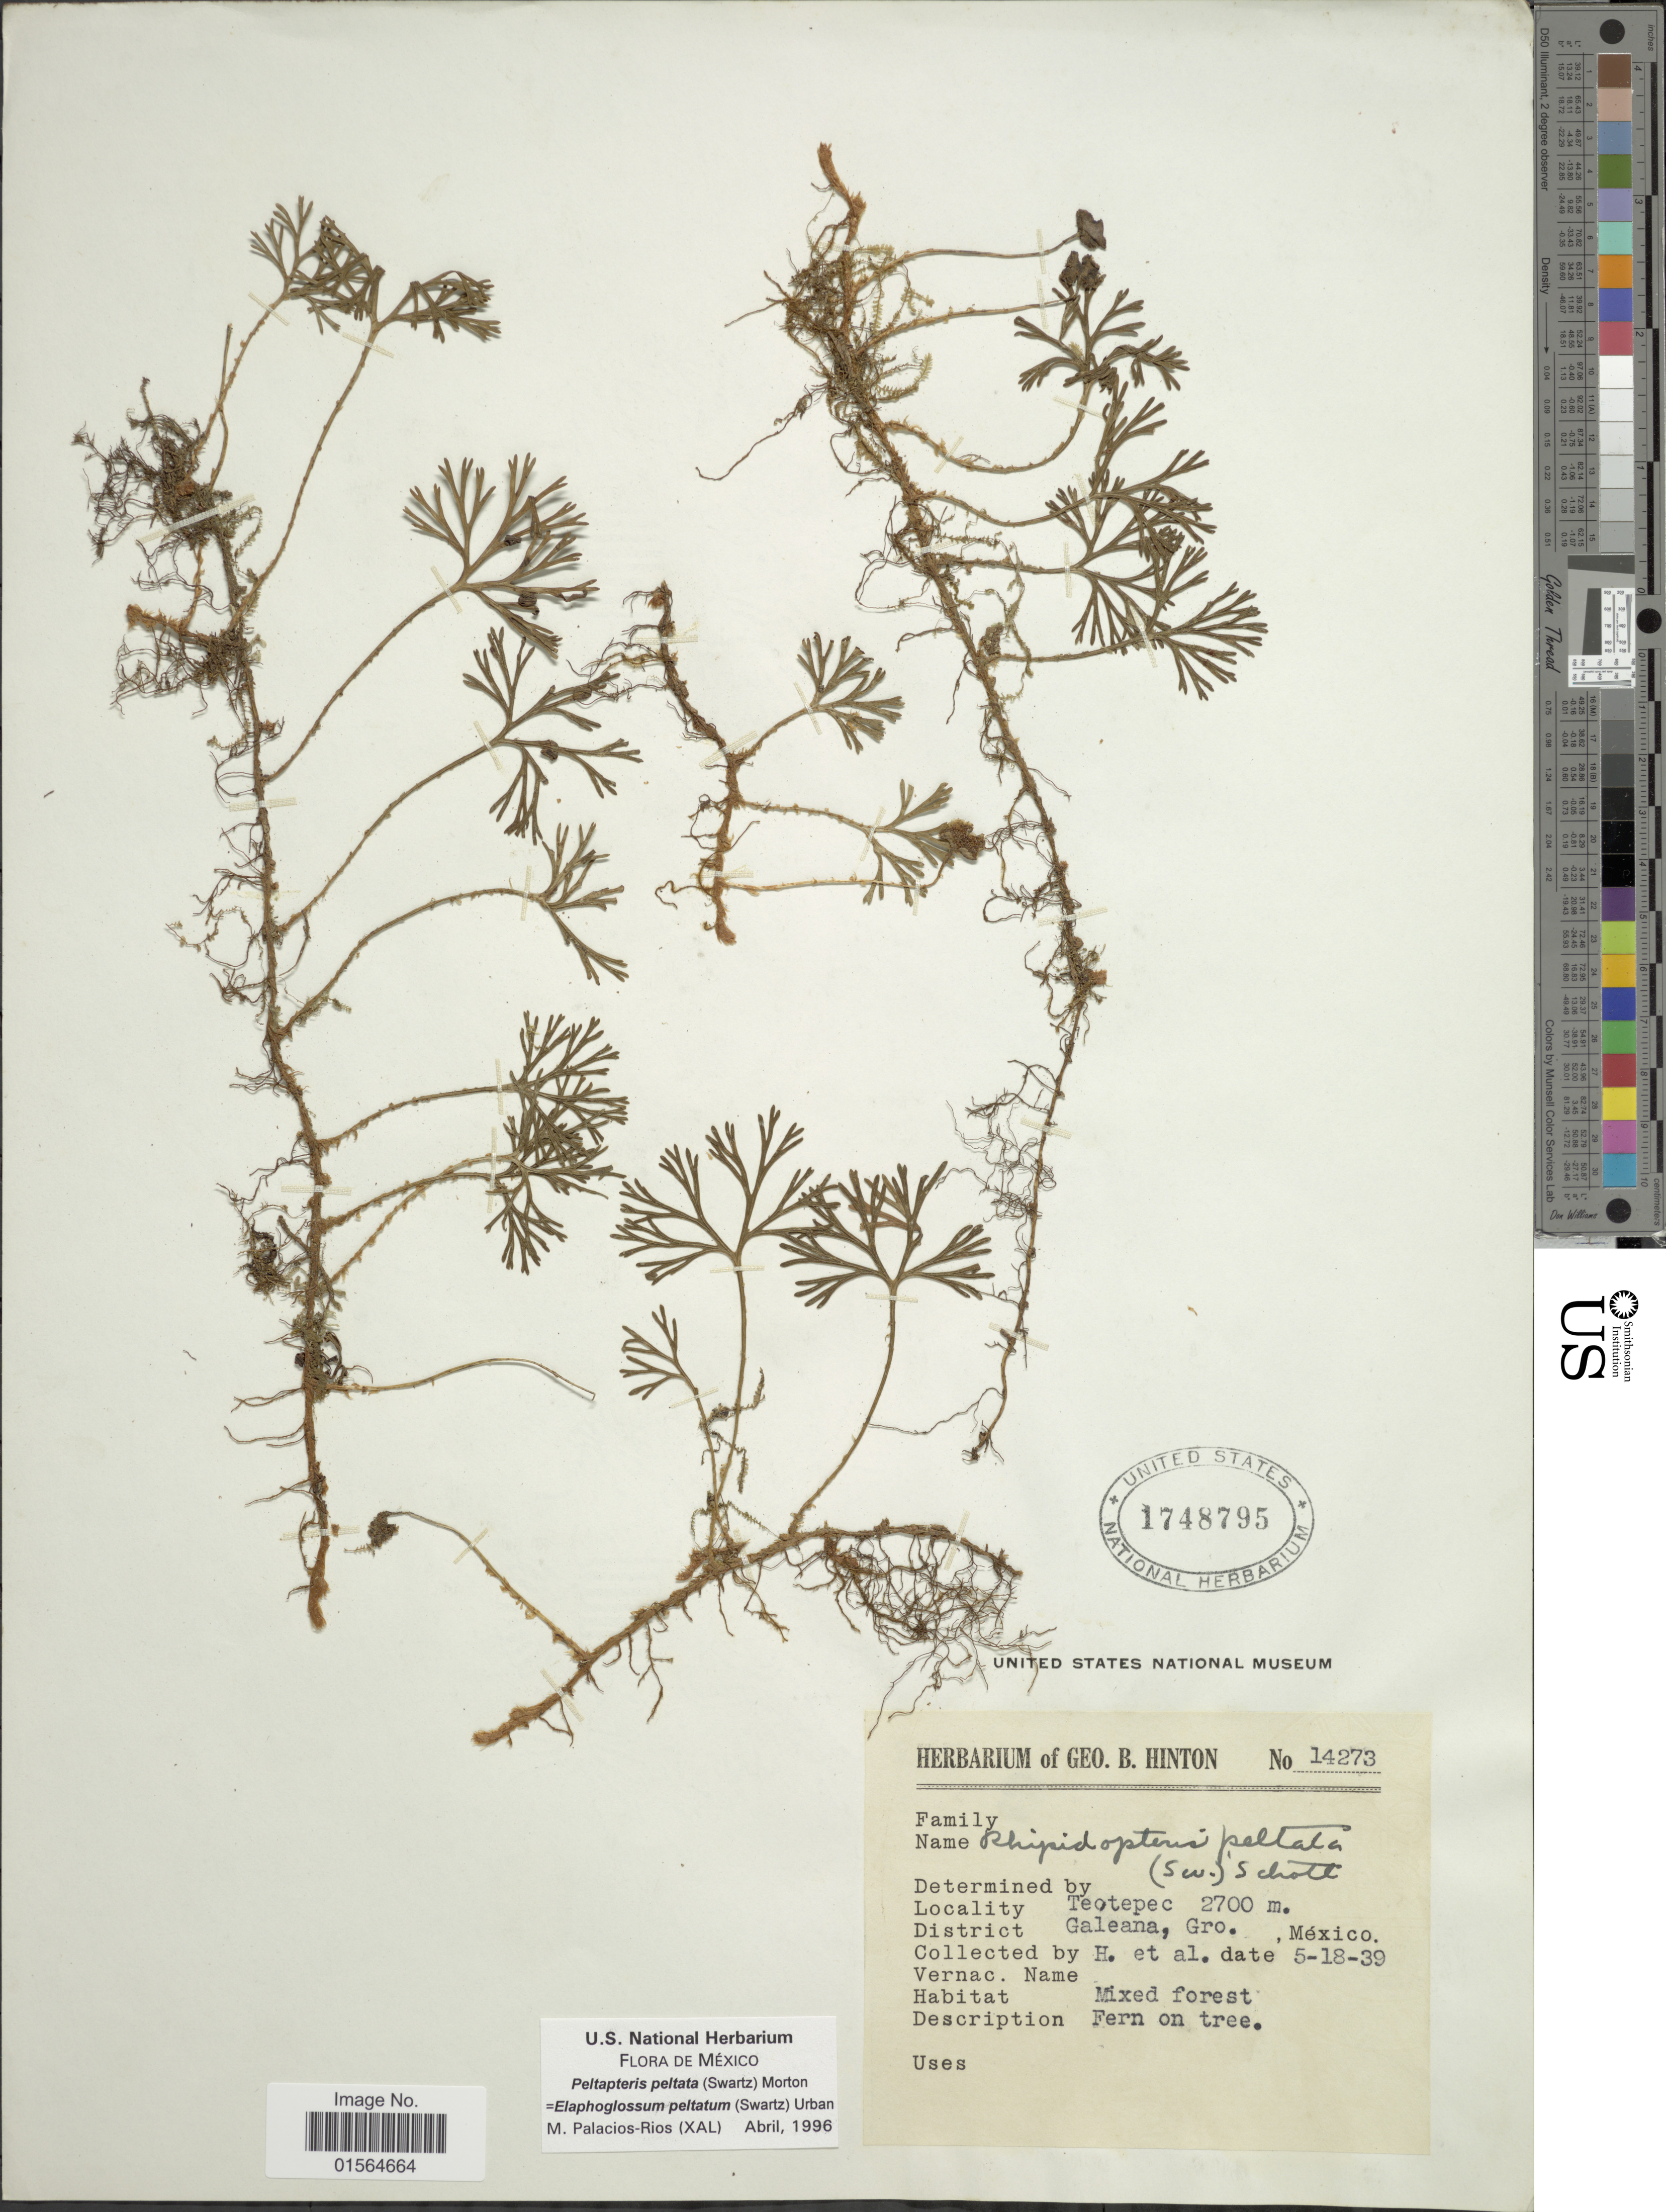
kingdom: Plantae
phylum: Tracheophyta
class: Polypodiopsida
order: Polypodiales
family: Dryopteridaceae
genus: Elaphoglossum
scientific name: Elaphoglossum peltatum f. peltatum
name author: (Sw.) Urb.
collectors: G. B. Hinton & et al.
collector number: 14273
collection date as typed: Transcribed d/m/y: 18/5/39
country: Mexico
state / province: Guerrero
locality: Teotepec, Galeana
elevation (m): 2700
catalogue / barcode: US 1748795